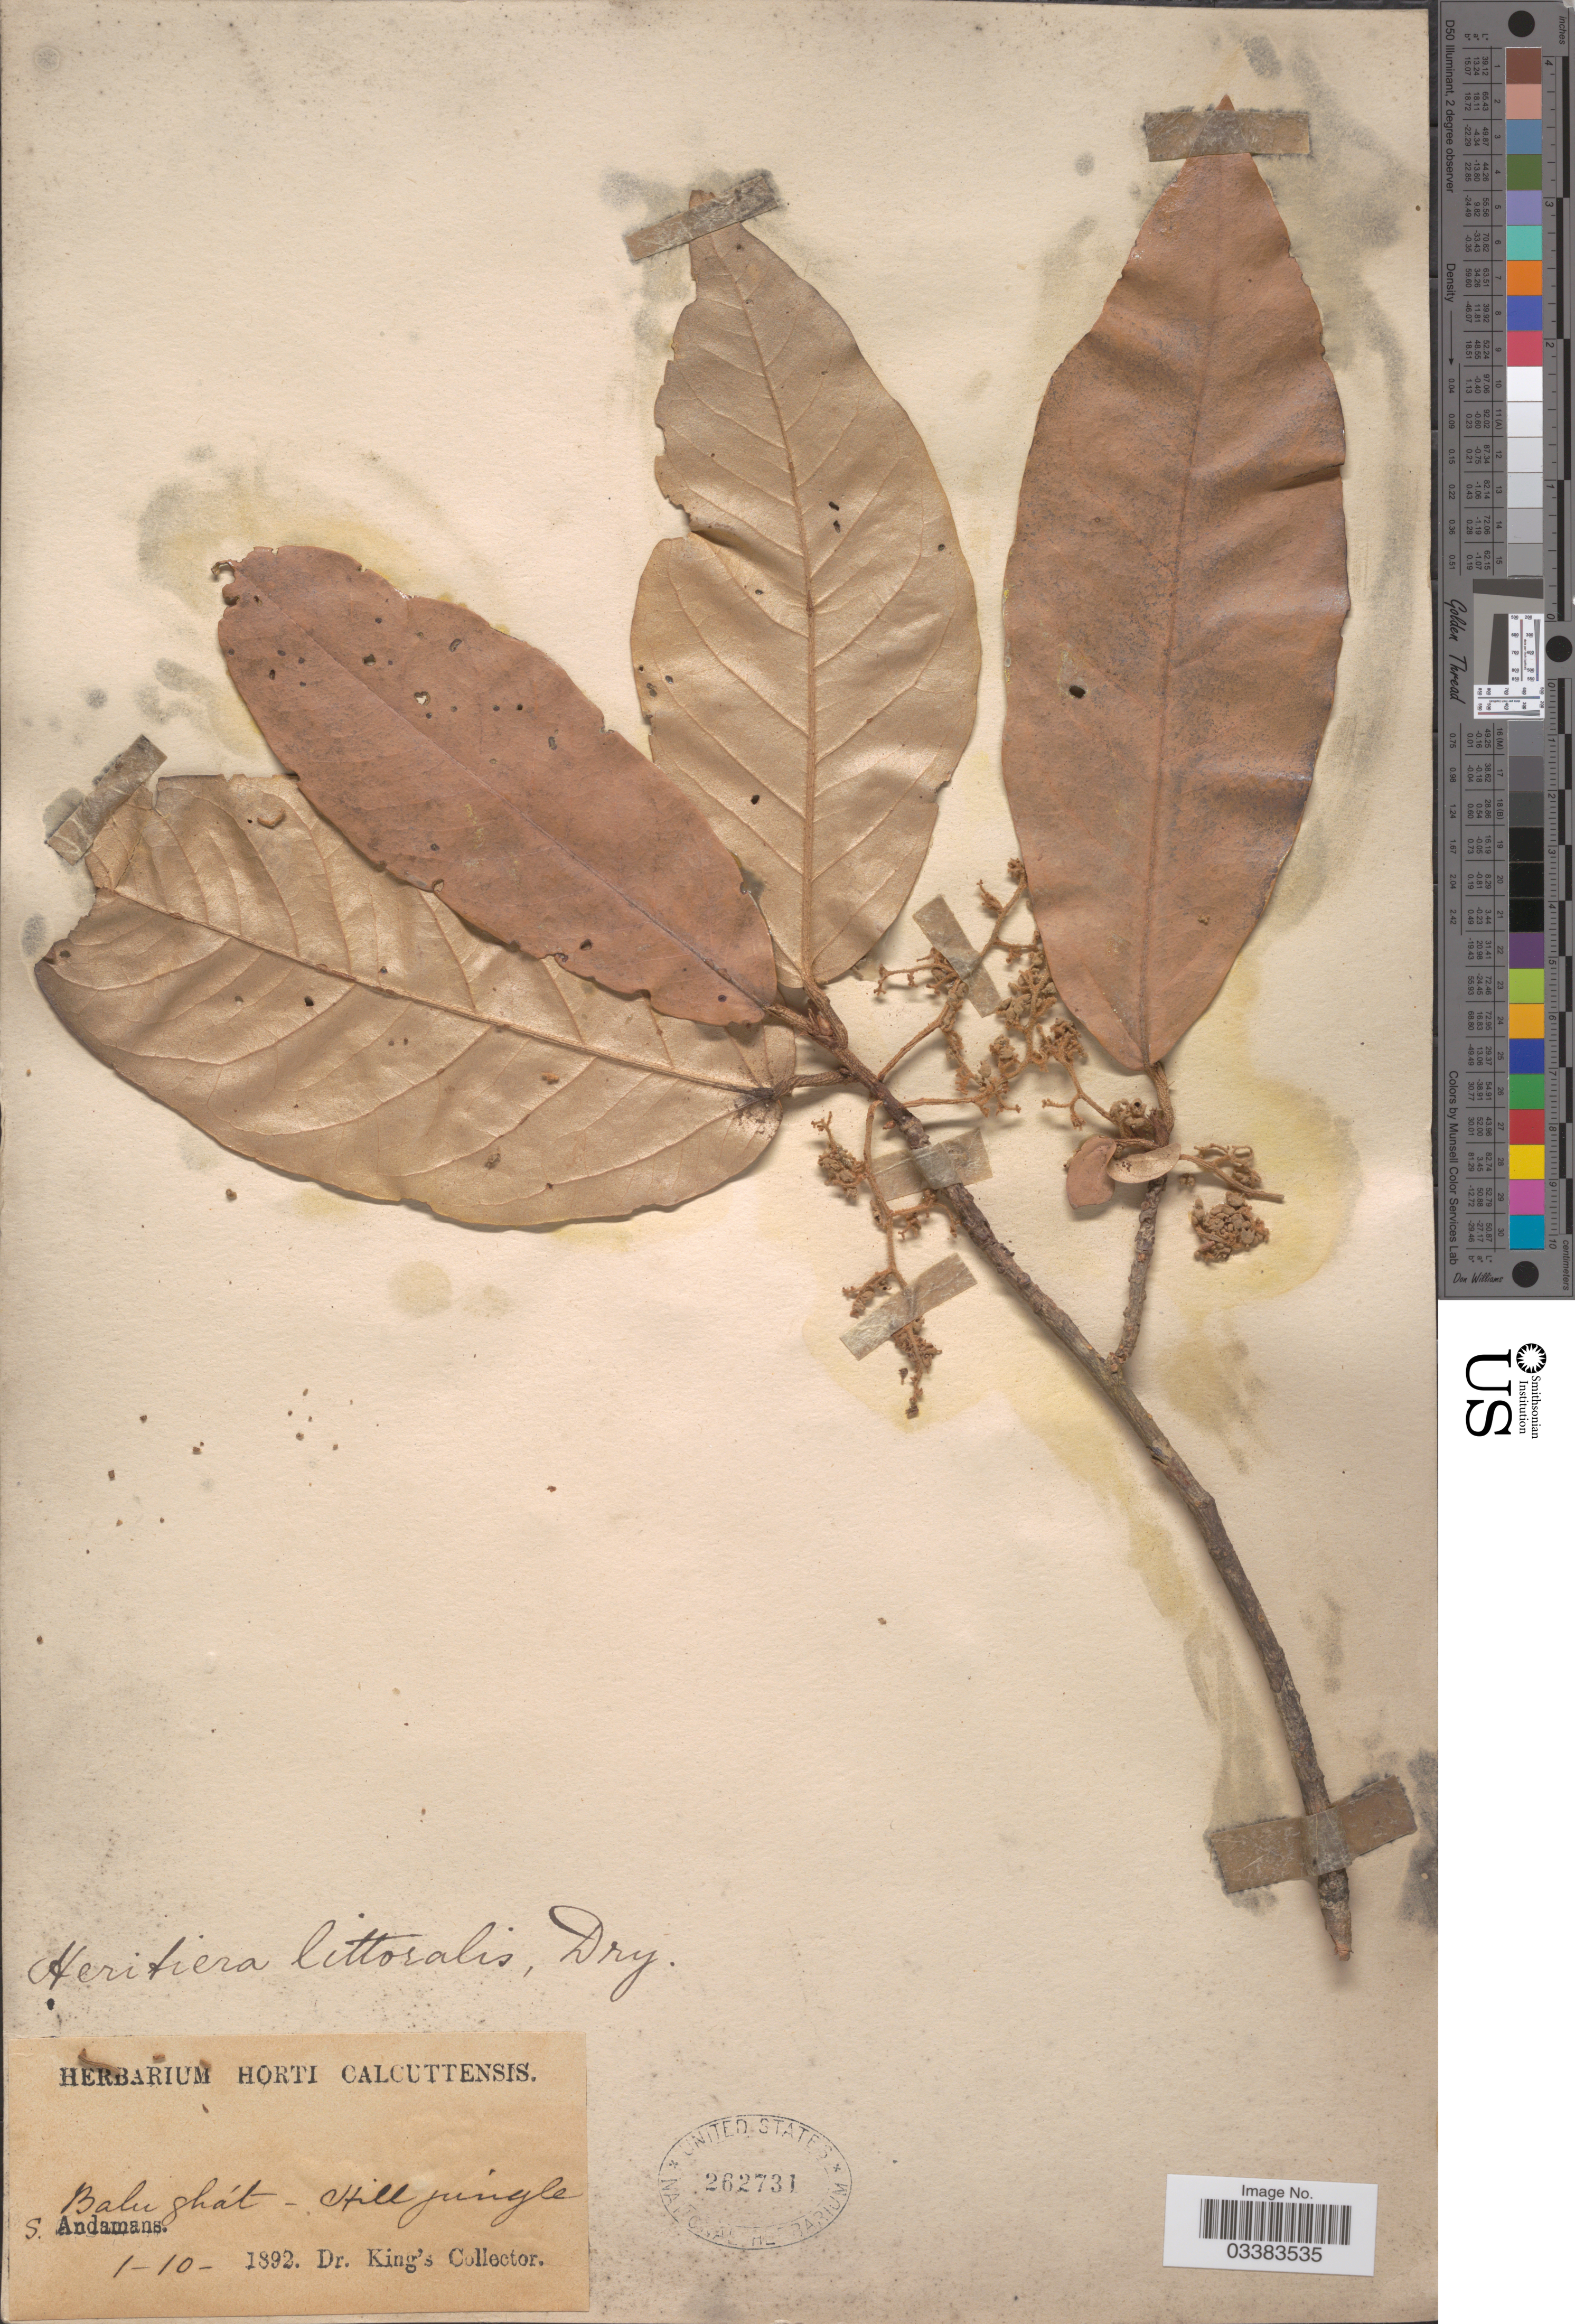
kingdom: Plantae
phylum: Tracheophyta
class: Magnoliopsida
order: Malvales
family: Malvaceae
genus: Heritiera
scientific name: Heritiera littoralis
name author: Aiton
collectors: Dr. King's collector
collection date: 1892-10-01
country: India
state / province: Andaman and Nicobar Islands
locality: S. Andamans. Balu ghát.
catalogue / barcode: US 262731